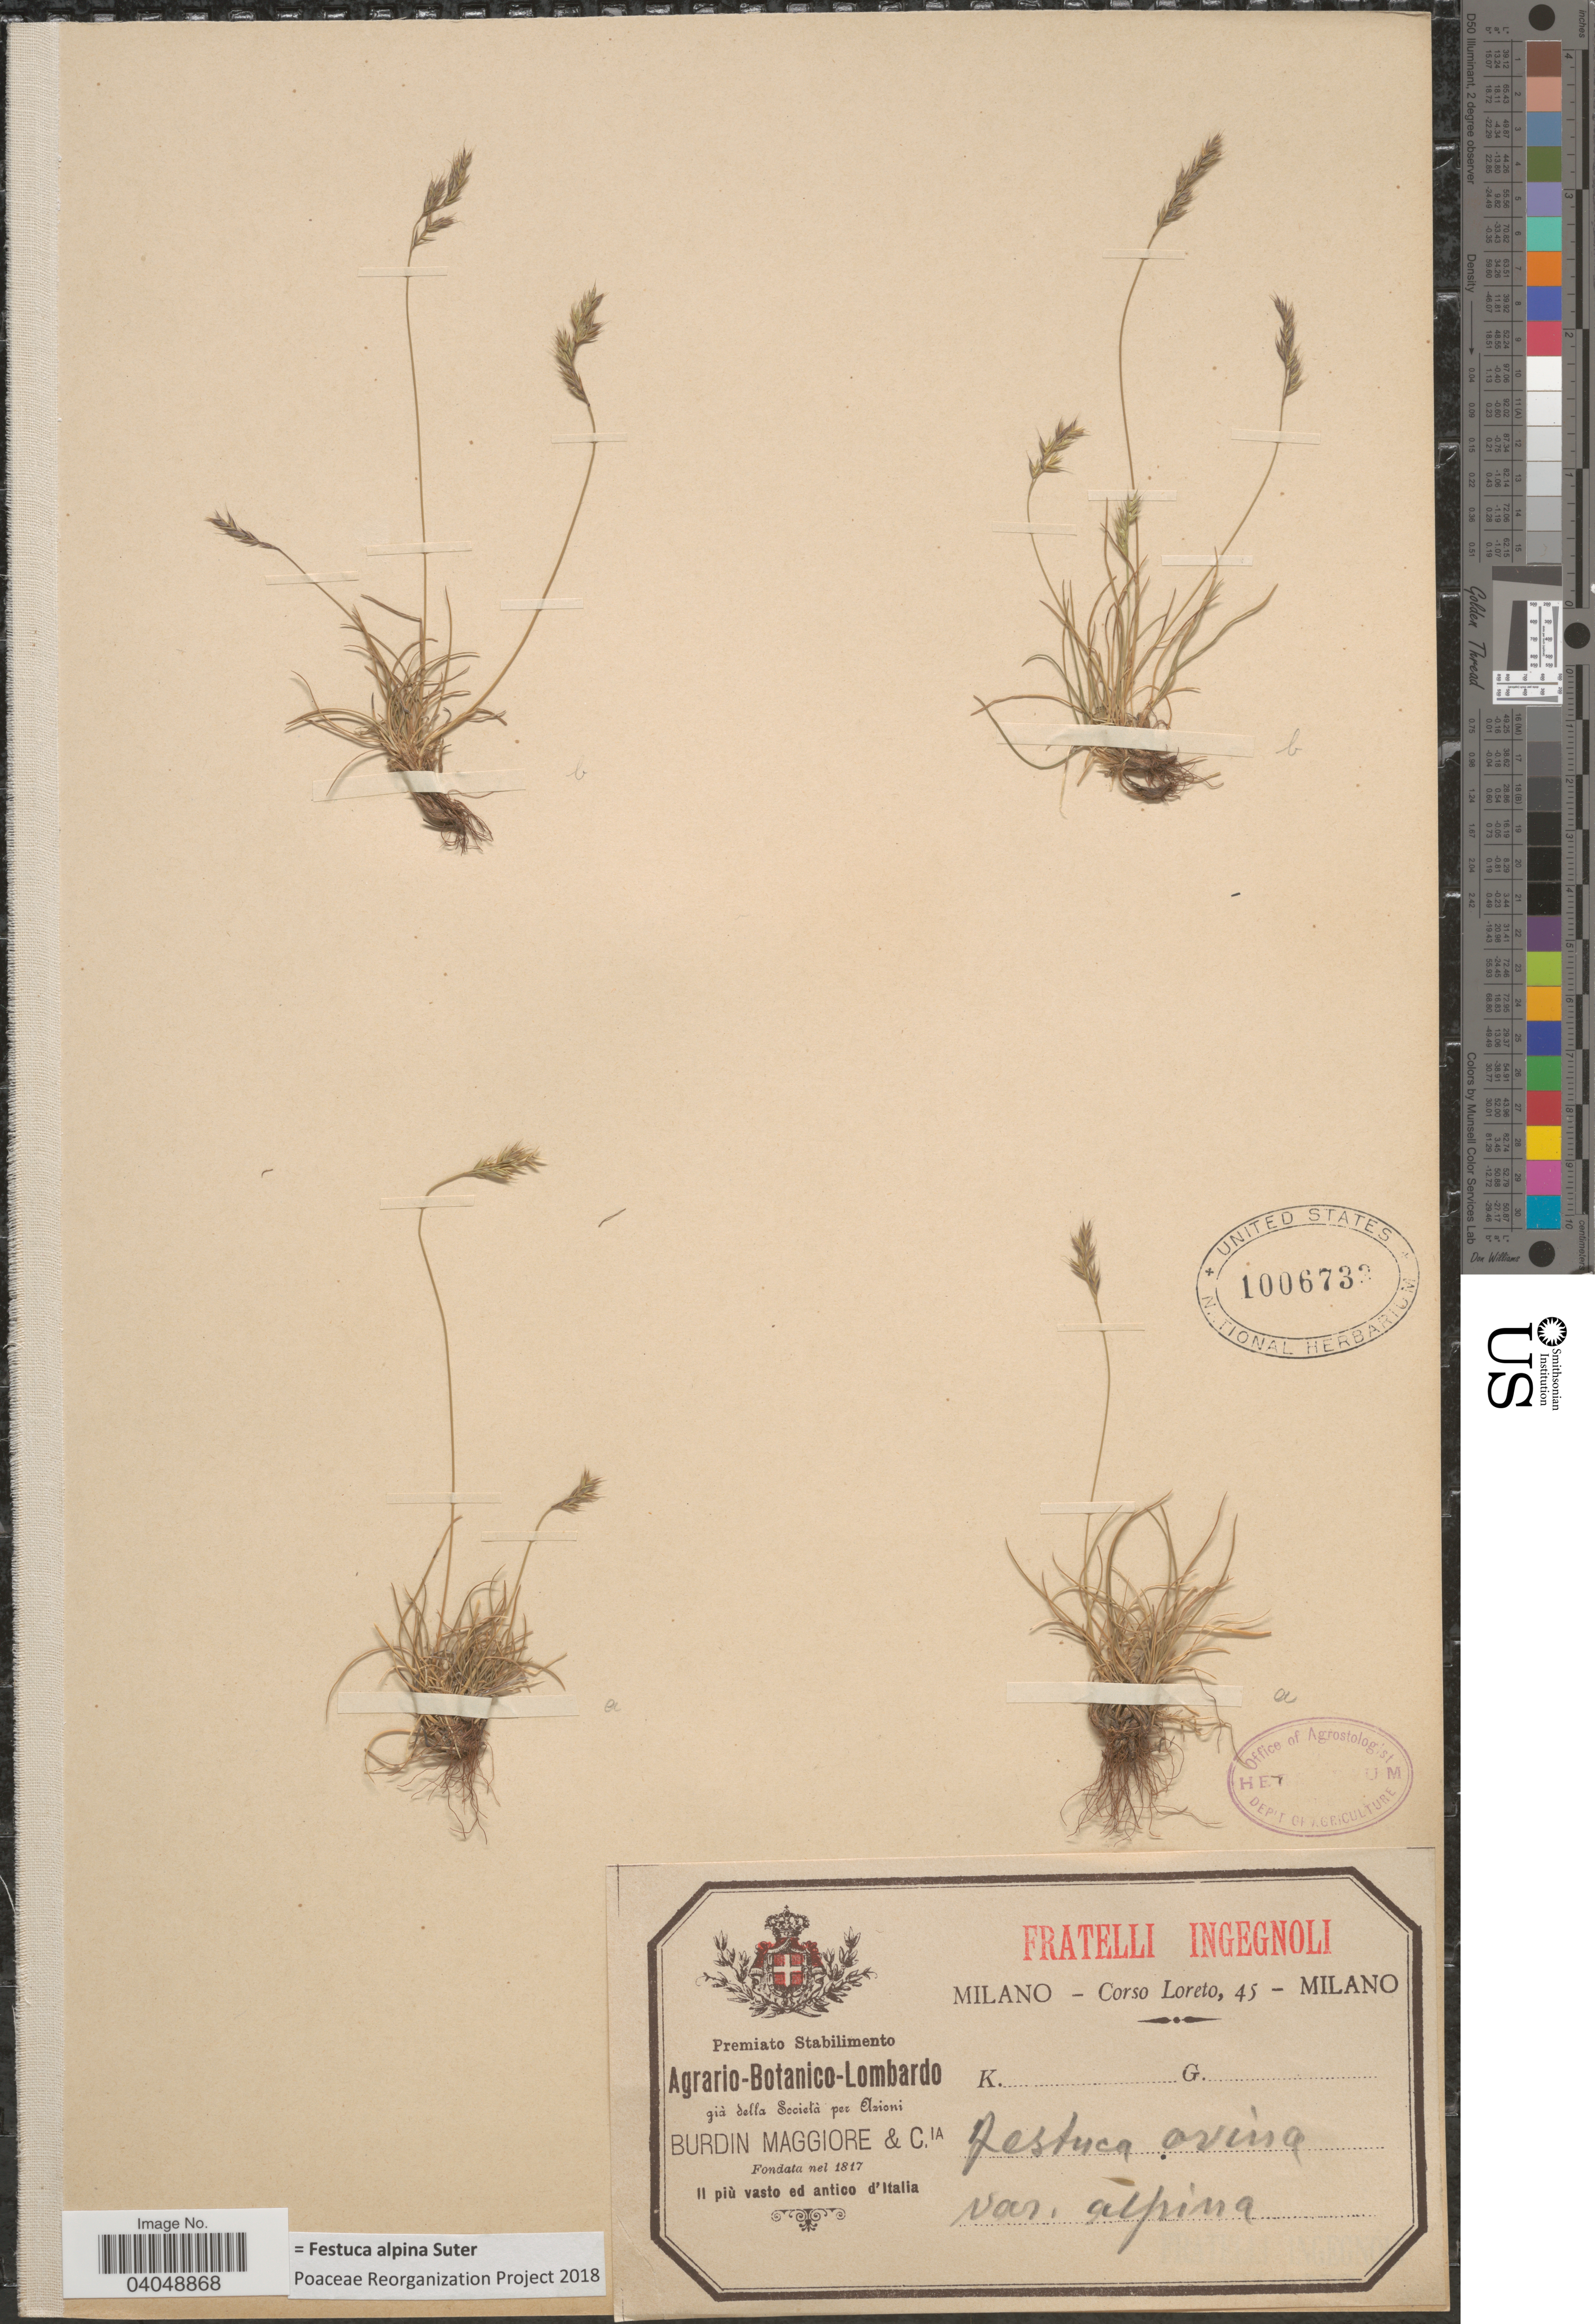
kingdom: Plantae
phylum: Tracheophyta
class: Liliopsida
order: Poales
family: Poaceae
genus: Festuca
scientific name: Festuca alpina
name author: Suter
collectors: Loreto, C.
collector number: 45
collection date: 1817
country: Italy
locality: Milano.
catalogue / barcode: US 1006733